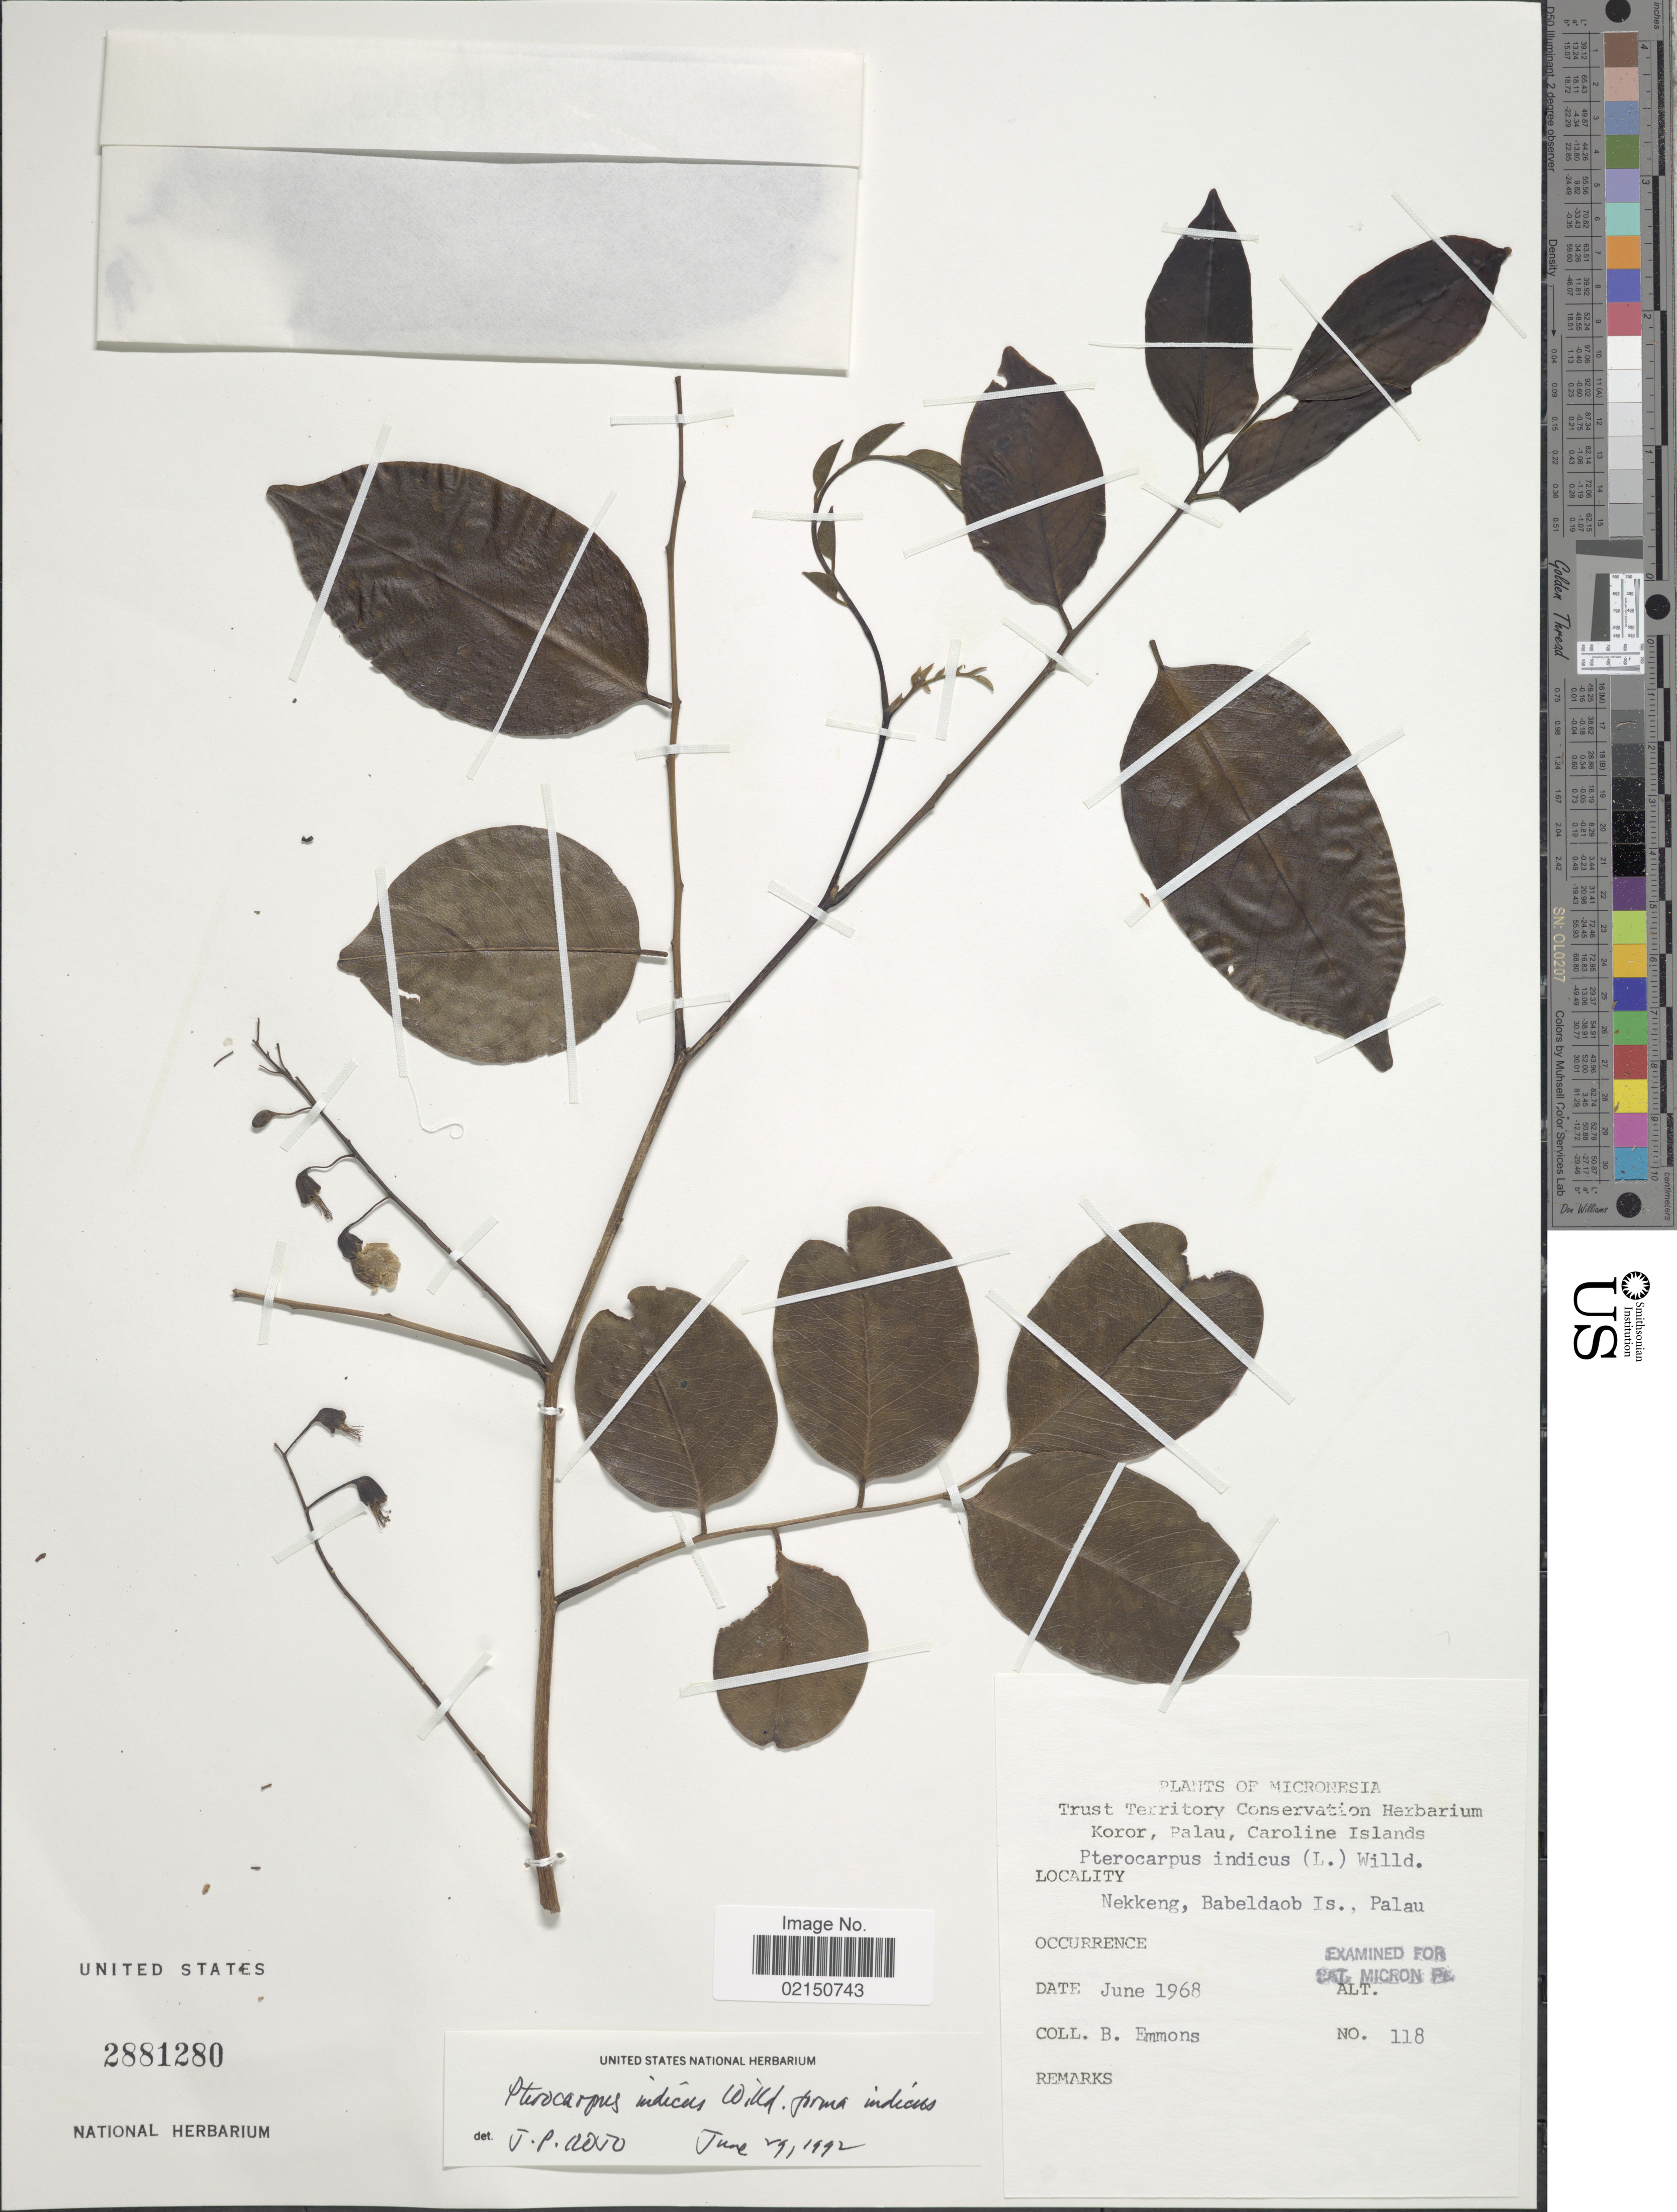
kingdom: Plantae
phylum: Tracheophyta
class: Magnoliopsida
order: Fabales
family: Fabaceae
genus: Pterocarpus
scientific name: Pterocarpus indicus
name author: Willd.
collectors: B. Emmons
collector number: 118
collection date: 1968-06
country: Palau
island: Babeldaob [Babelthuap]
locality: Micronesia. Nekkeng, Babeldaob Is., Palau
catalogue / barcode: US 2881280